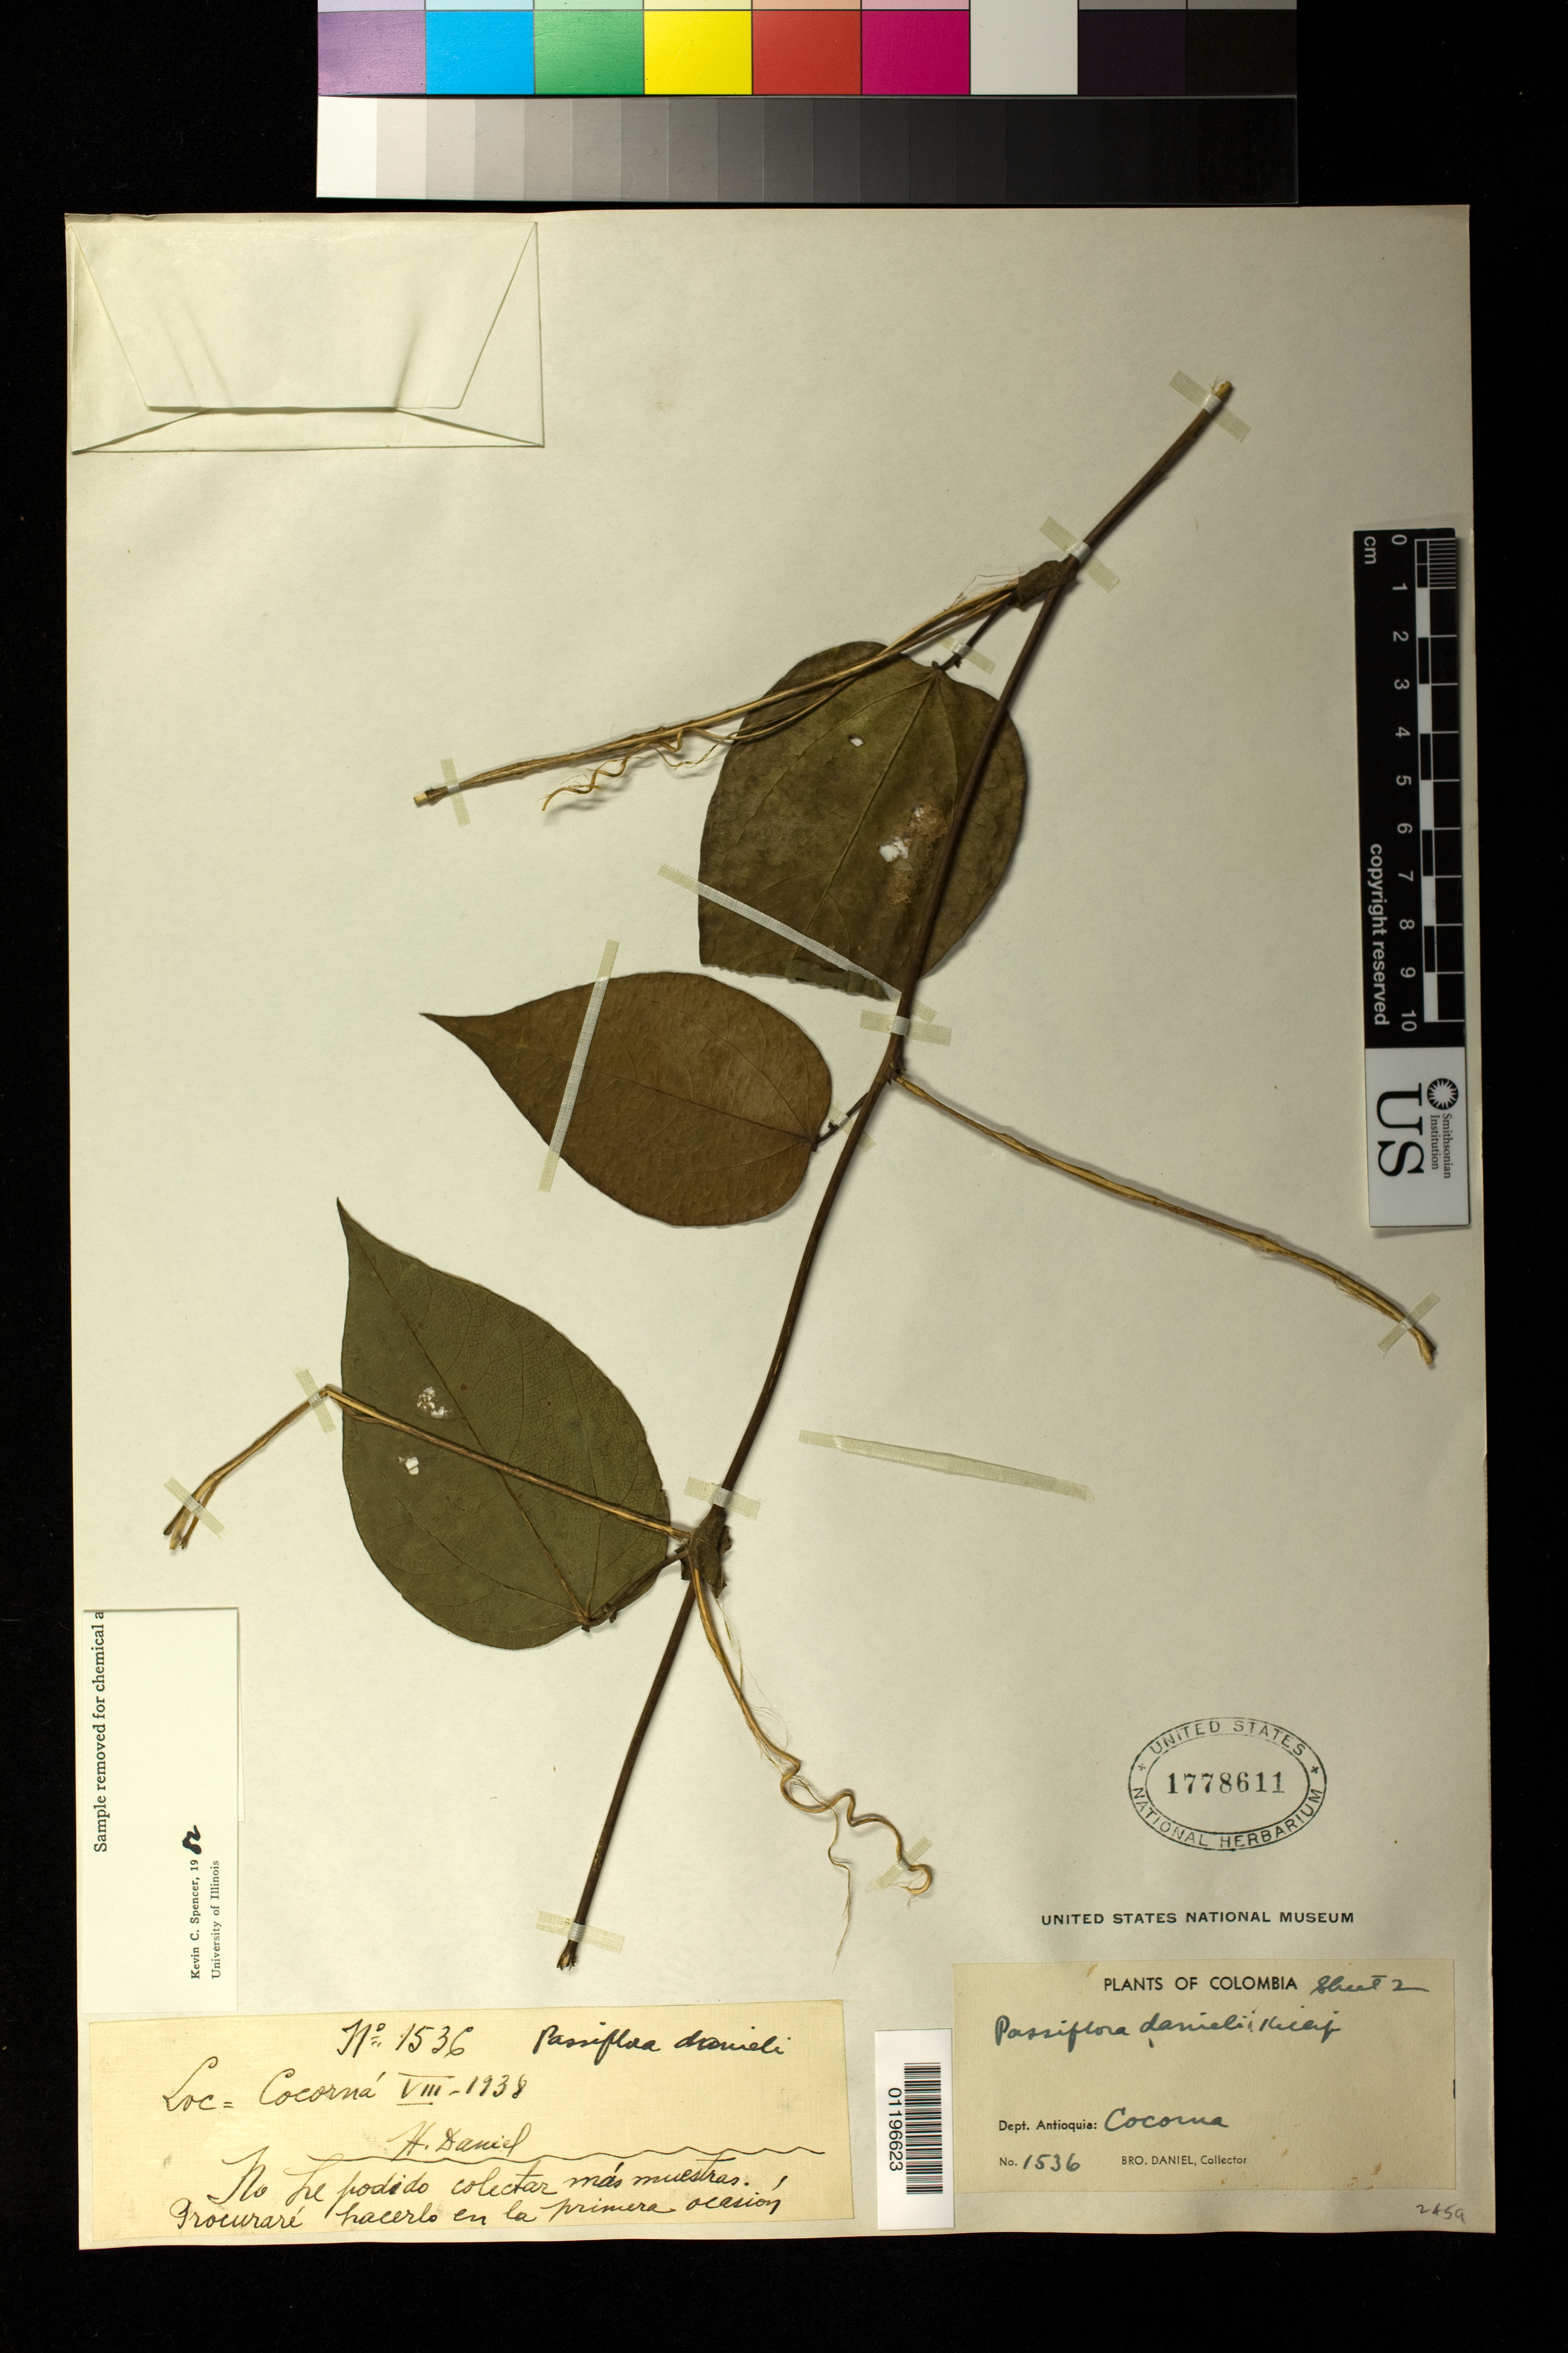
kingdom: Plantae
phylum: Tracheophyta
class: Magnoliopsida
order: Malpighiales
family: Passifloraceae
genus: Passiflora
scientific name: Passiflora danielii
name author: Killip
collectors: Bro. Daniel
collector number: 1536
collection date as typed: Aug 1938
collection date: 1938-08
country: Colombia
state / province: Antioquia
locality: Antioquia: Cocorná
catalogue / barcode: US 1778611